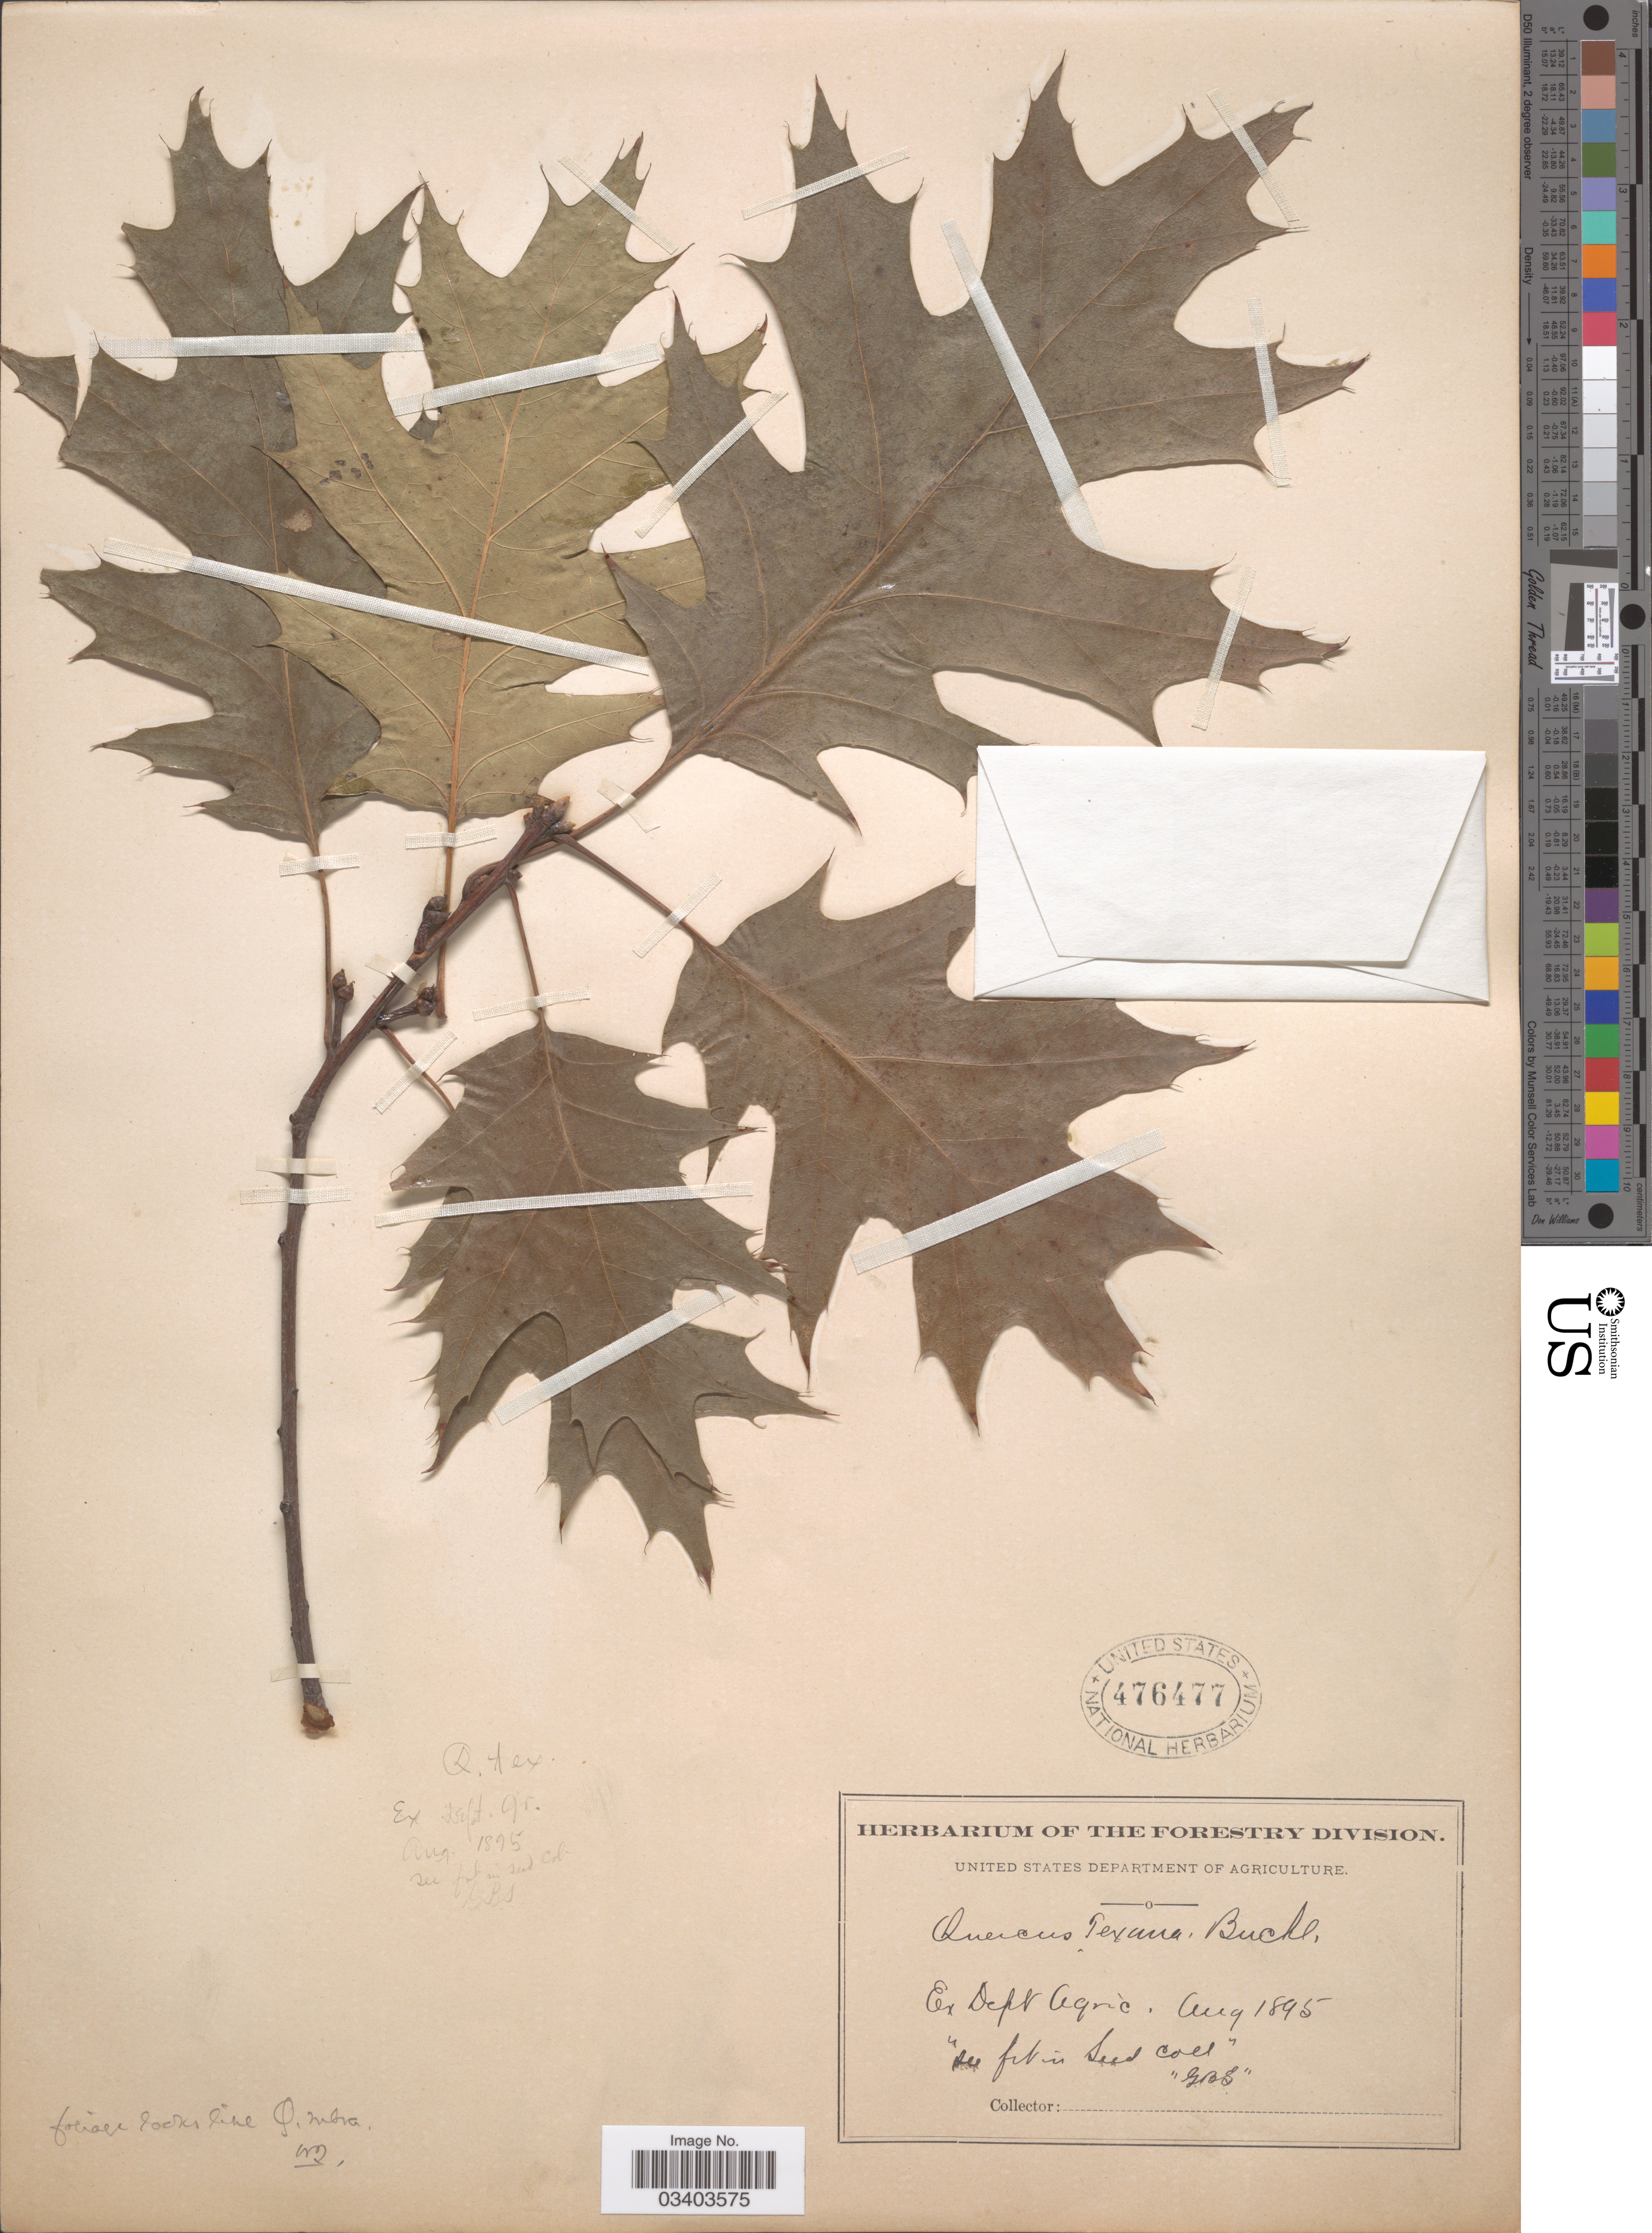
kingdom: Plantae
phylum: Tracheophyta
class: Magnoliopsida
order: Fagales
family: Fagaceae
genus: Quercus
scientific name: Quercus borealis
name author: F. Michx.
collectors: G. B. S.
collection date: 1895-08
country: United States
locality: Dept Agric.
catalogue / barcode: US 476477